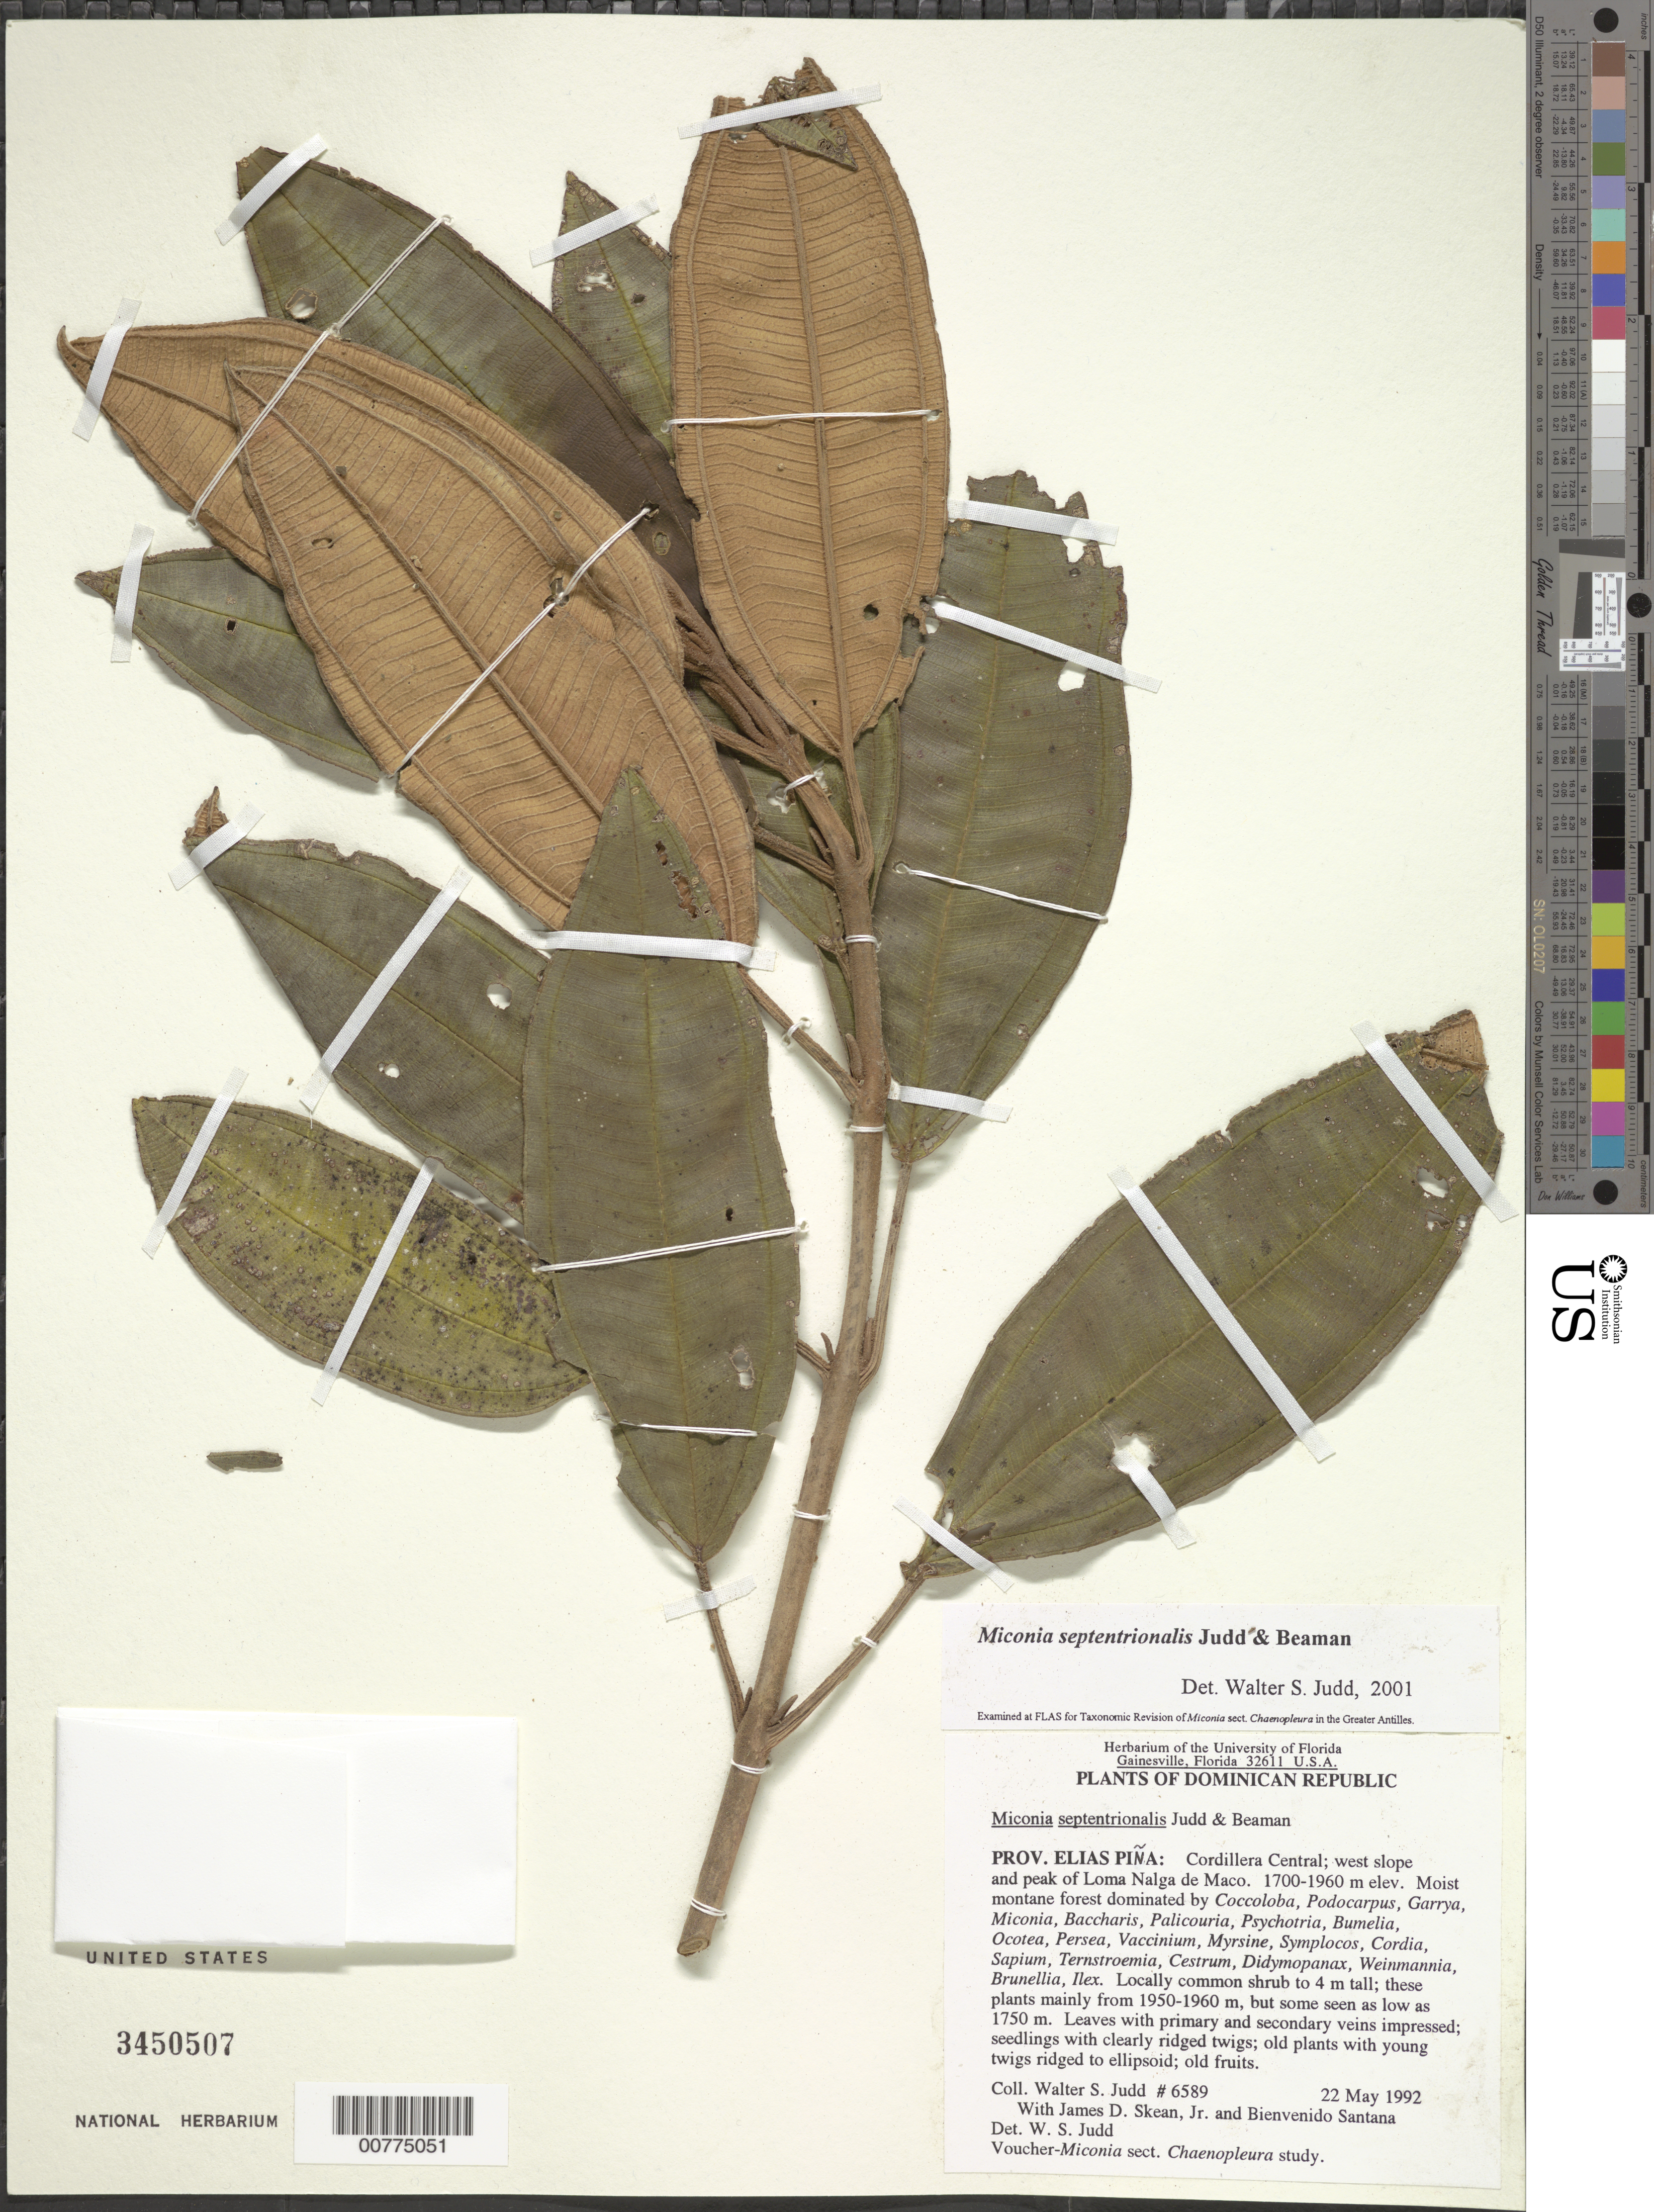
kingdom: Plantae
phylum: Tracheophyta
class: Magnoliopsida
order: Myrtales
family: Melastomataceae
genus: Miconia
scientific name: Miconia septentrionalis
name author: Judd & R.S. Beaman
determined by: Judd, Walter S.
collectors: W. S. Judd, J. D. Skean & B. Santana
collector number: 6589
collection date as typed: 22 May 1992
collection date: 1992-05-22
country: Dominican Republic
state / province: Elias Pina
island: Hispaniola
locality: Cordillera Central, west slope and peak of Loma Nalga de Maco.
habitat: Moist montane forest dominated by Coccoloba, Podocarpus, Garrya, Miconia, Baccharis, Palicouria, Psychotria, Brumelia, etc.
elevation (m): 1700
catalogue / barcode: US 3450507